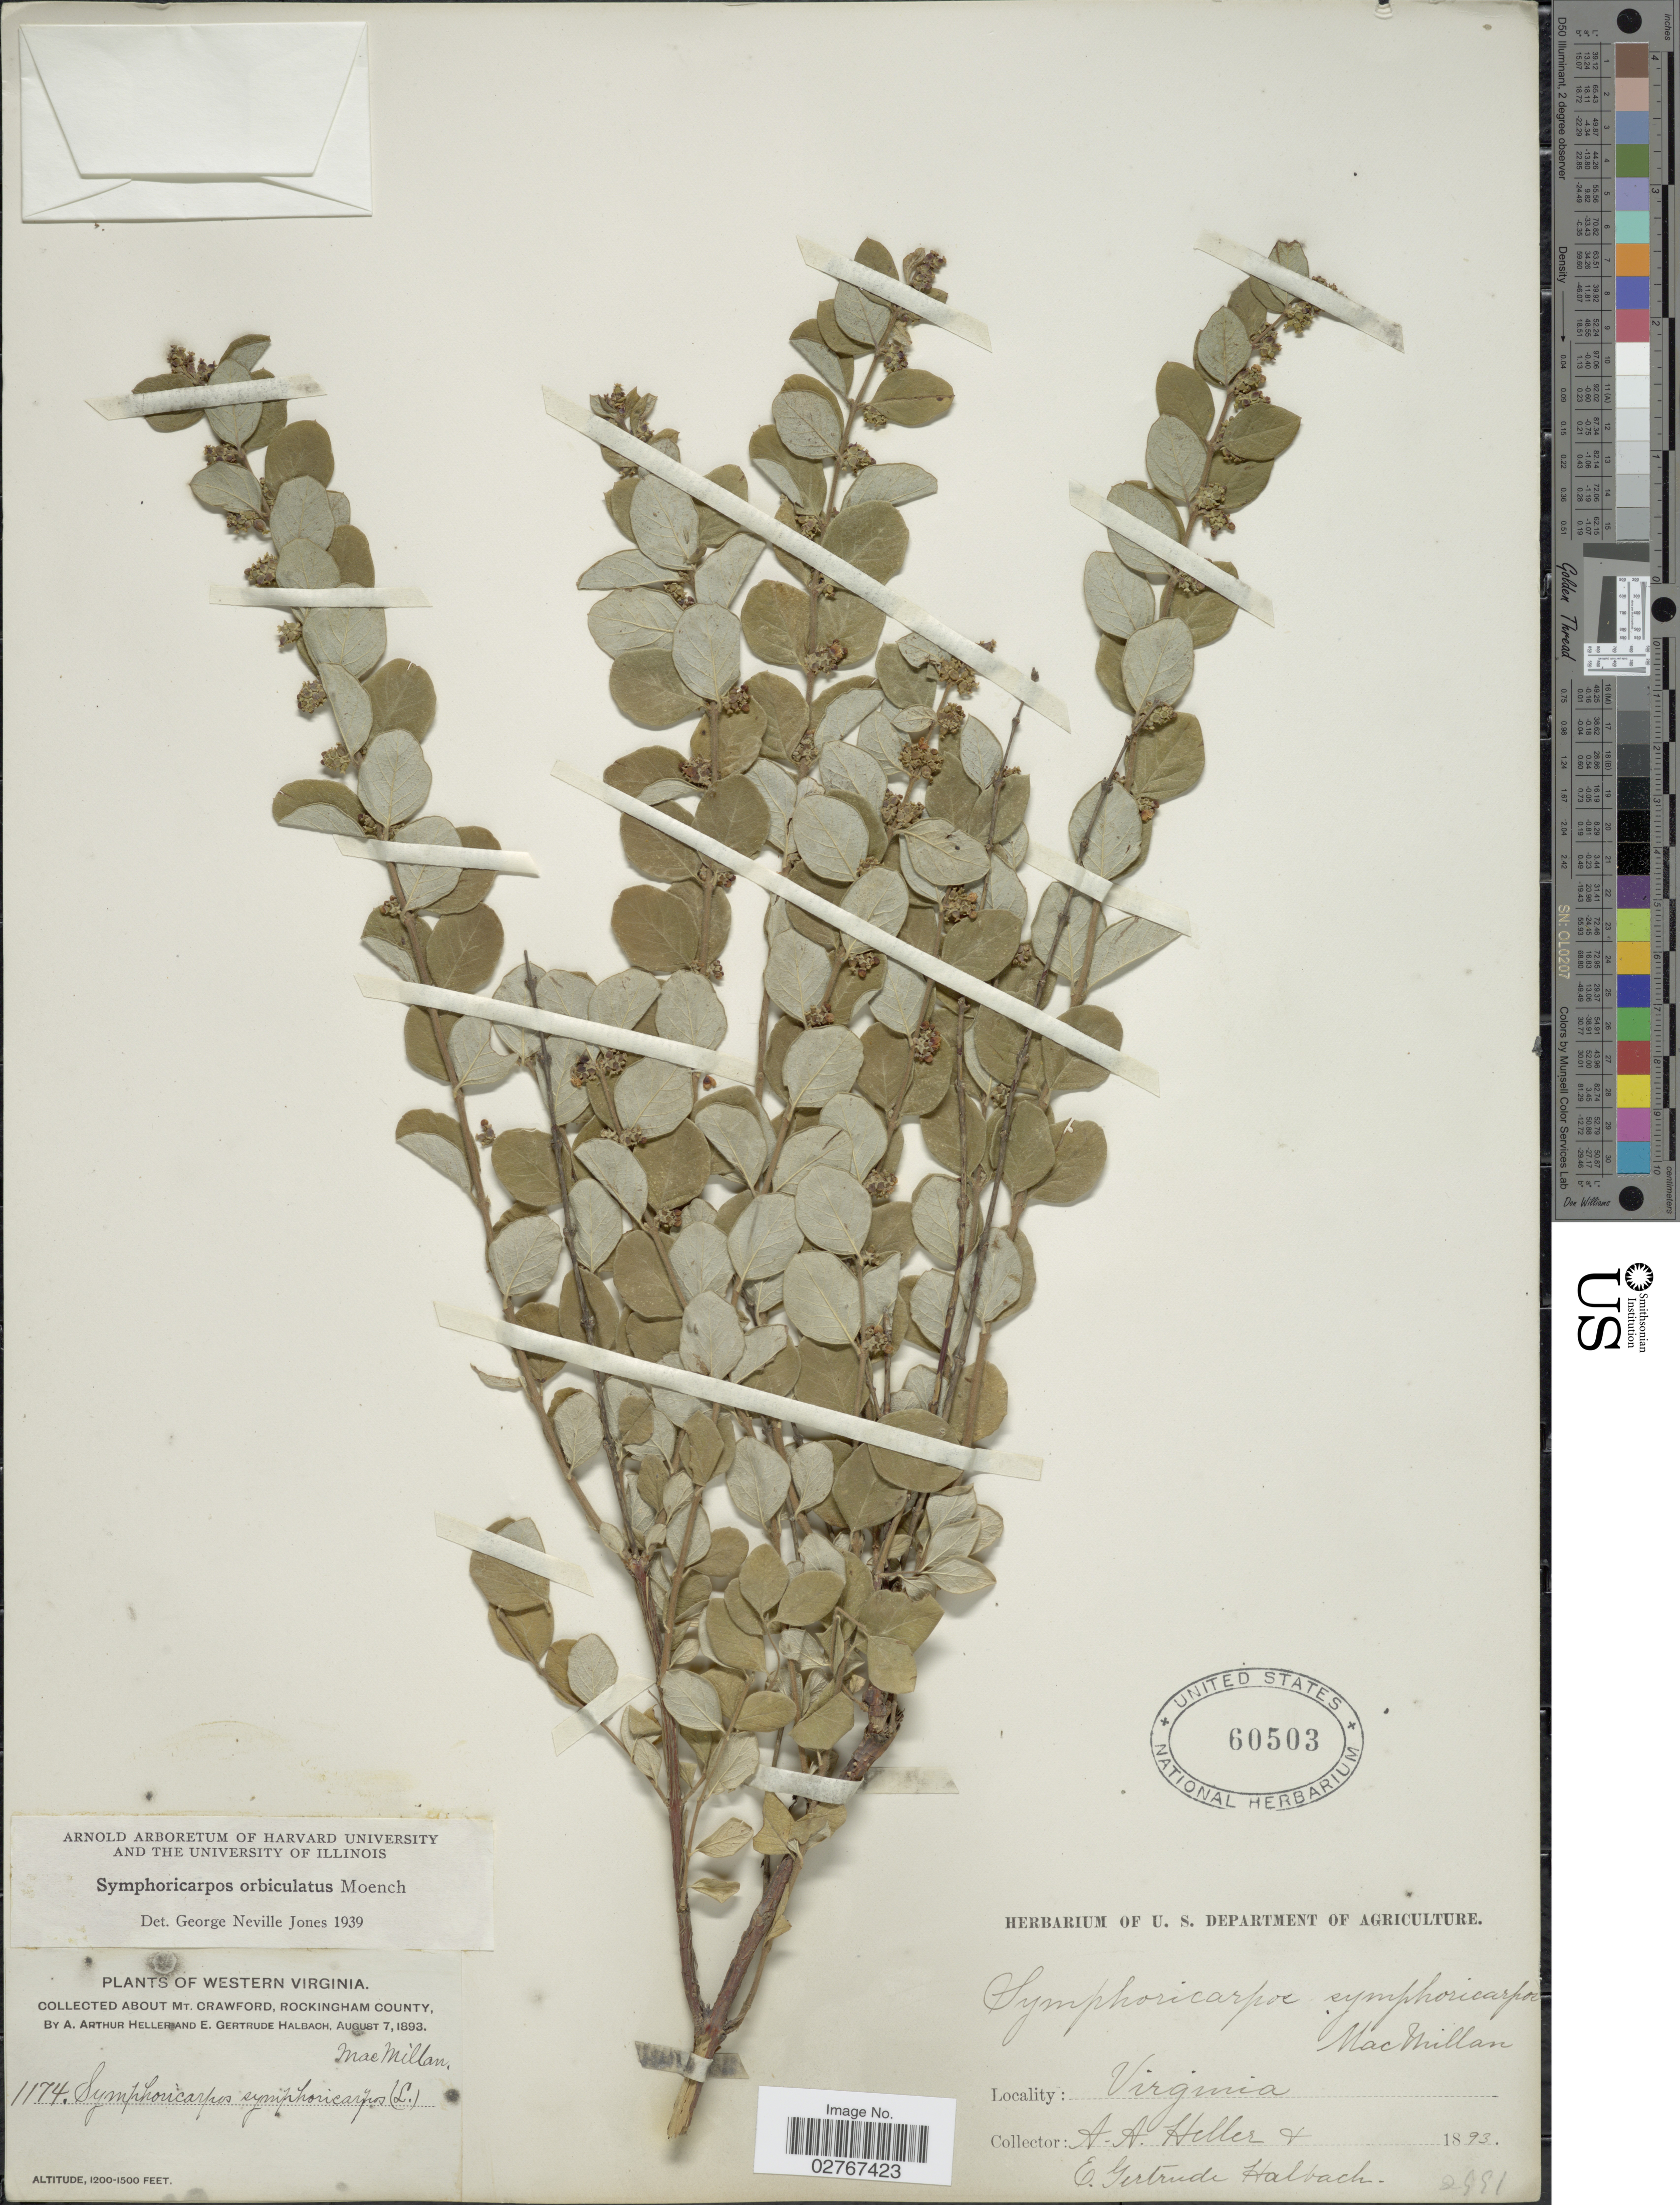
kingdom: Plantae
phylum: Tracheophyta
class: Magnoliopsida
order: Dipsacales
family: Caprifoliaceae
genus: Symphoricarpos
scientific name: Symphoricarpos orbiculatus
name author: Moench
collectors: A. A. Heller & E. G. Halbach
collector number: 1174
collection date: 1893-08-07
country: United States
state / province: Virginia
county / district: Rockingham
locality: Western Virginia, about Mt. Crawford, Rockingham County.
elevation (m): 366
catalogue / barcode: US 60503